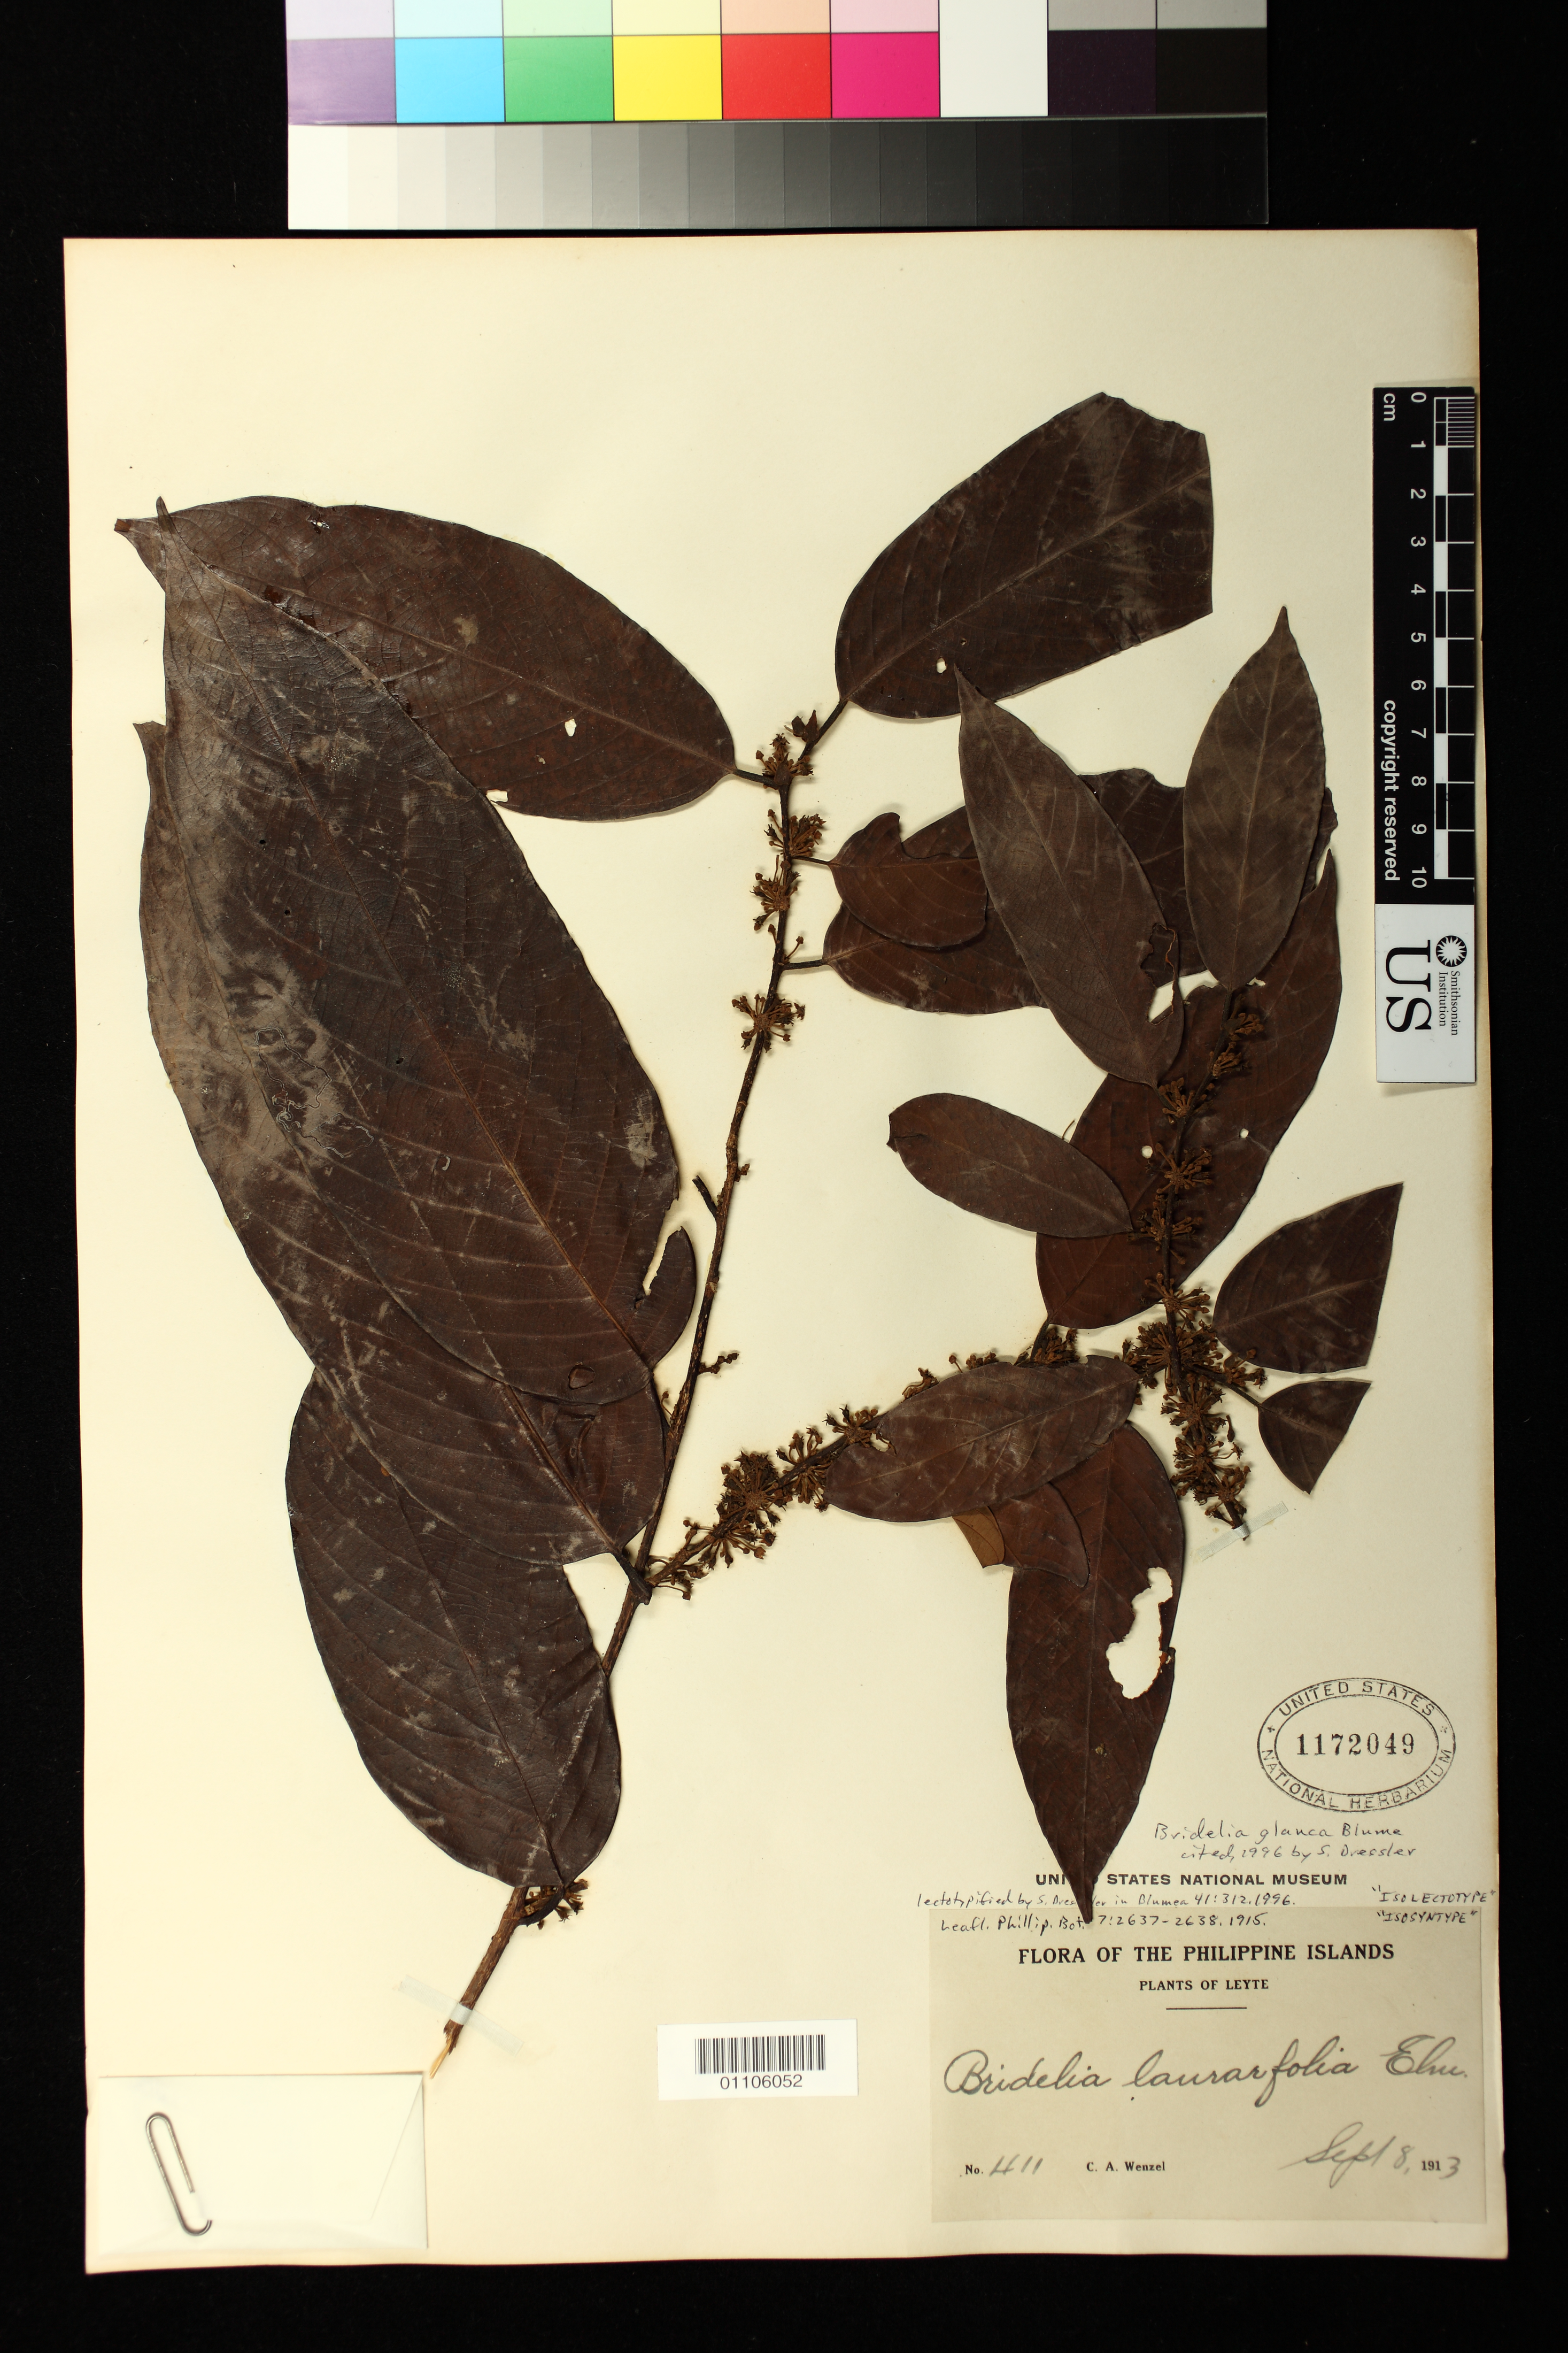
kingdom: Plantae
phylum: Tracheophyta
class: Magnoliopsida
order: Malpighiales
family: Phyllanthaceae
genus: Bridelia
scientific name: Bridelia laurifolia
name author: Elmer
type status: Isolectotype; Paratype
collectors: C. Wenzel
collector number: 411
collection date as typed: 08 Sep 1913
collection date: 1913-09-08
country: Philippines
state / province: Eastern Visayas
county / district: Leyte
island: Leyte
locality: Dagami.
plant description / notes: Protologue (somewhat ambiguously) cites Elmer 13298 as the type collection; Wenzel 411 also cited and both collections treated as syntypes by S. Dressler (1999), who (illegitimately?) designated Wenzel 411 as the lectotype collection.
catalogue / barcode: US 1172049